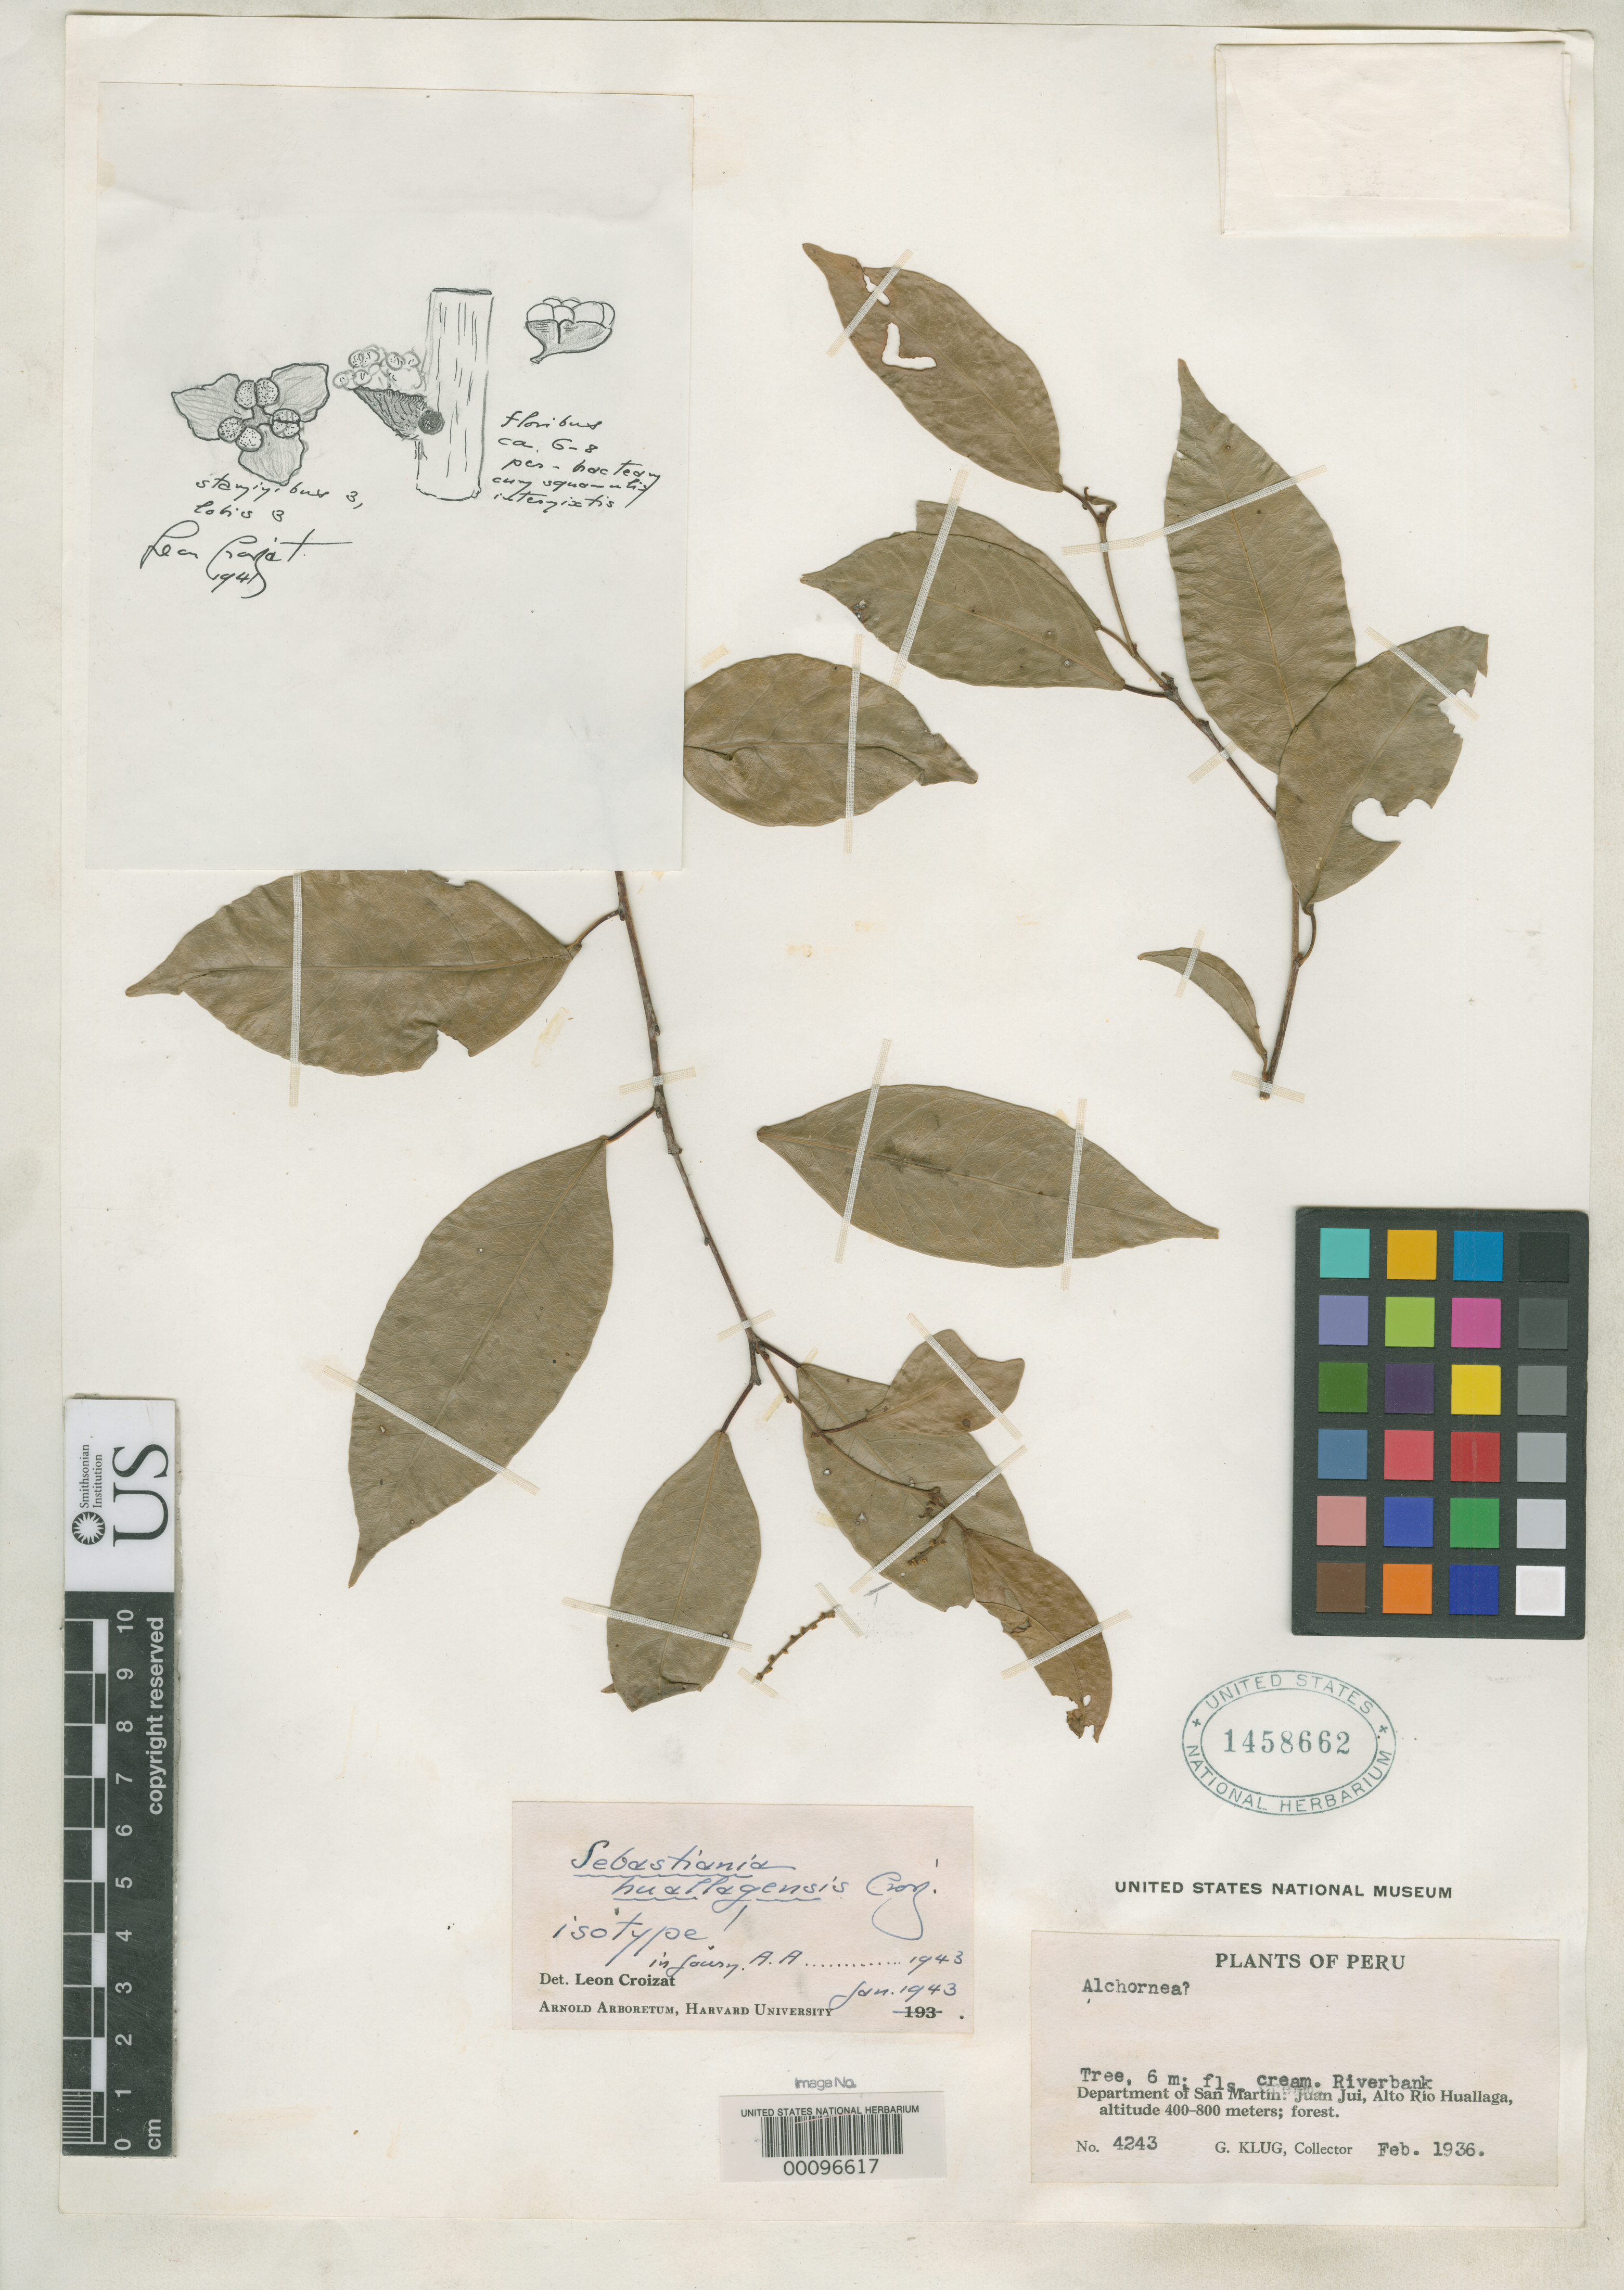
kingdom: Plantae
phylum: Tracheophyta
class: Magnoliopsida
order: Malpighiales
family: Euphorbiaceae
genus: Sebastiania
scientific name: Sebastiania huallagensis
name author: Croizat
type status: Isotype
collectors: G. Klug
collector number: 4243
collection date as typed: Feb 1936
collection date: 1936-02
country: Peru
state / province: San Martín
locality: Juan Jui, Alto Rio Huallaga.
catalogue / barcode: US 1458662